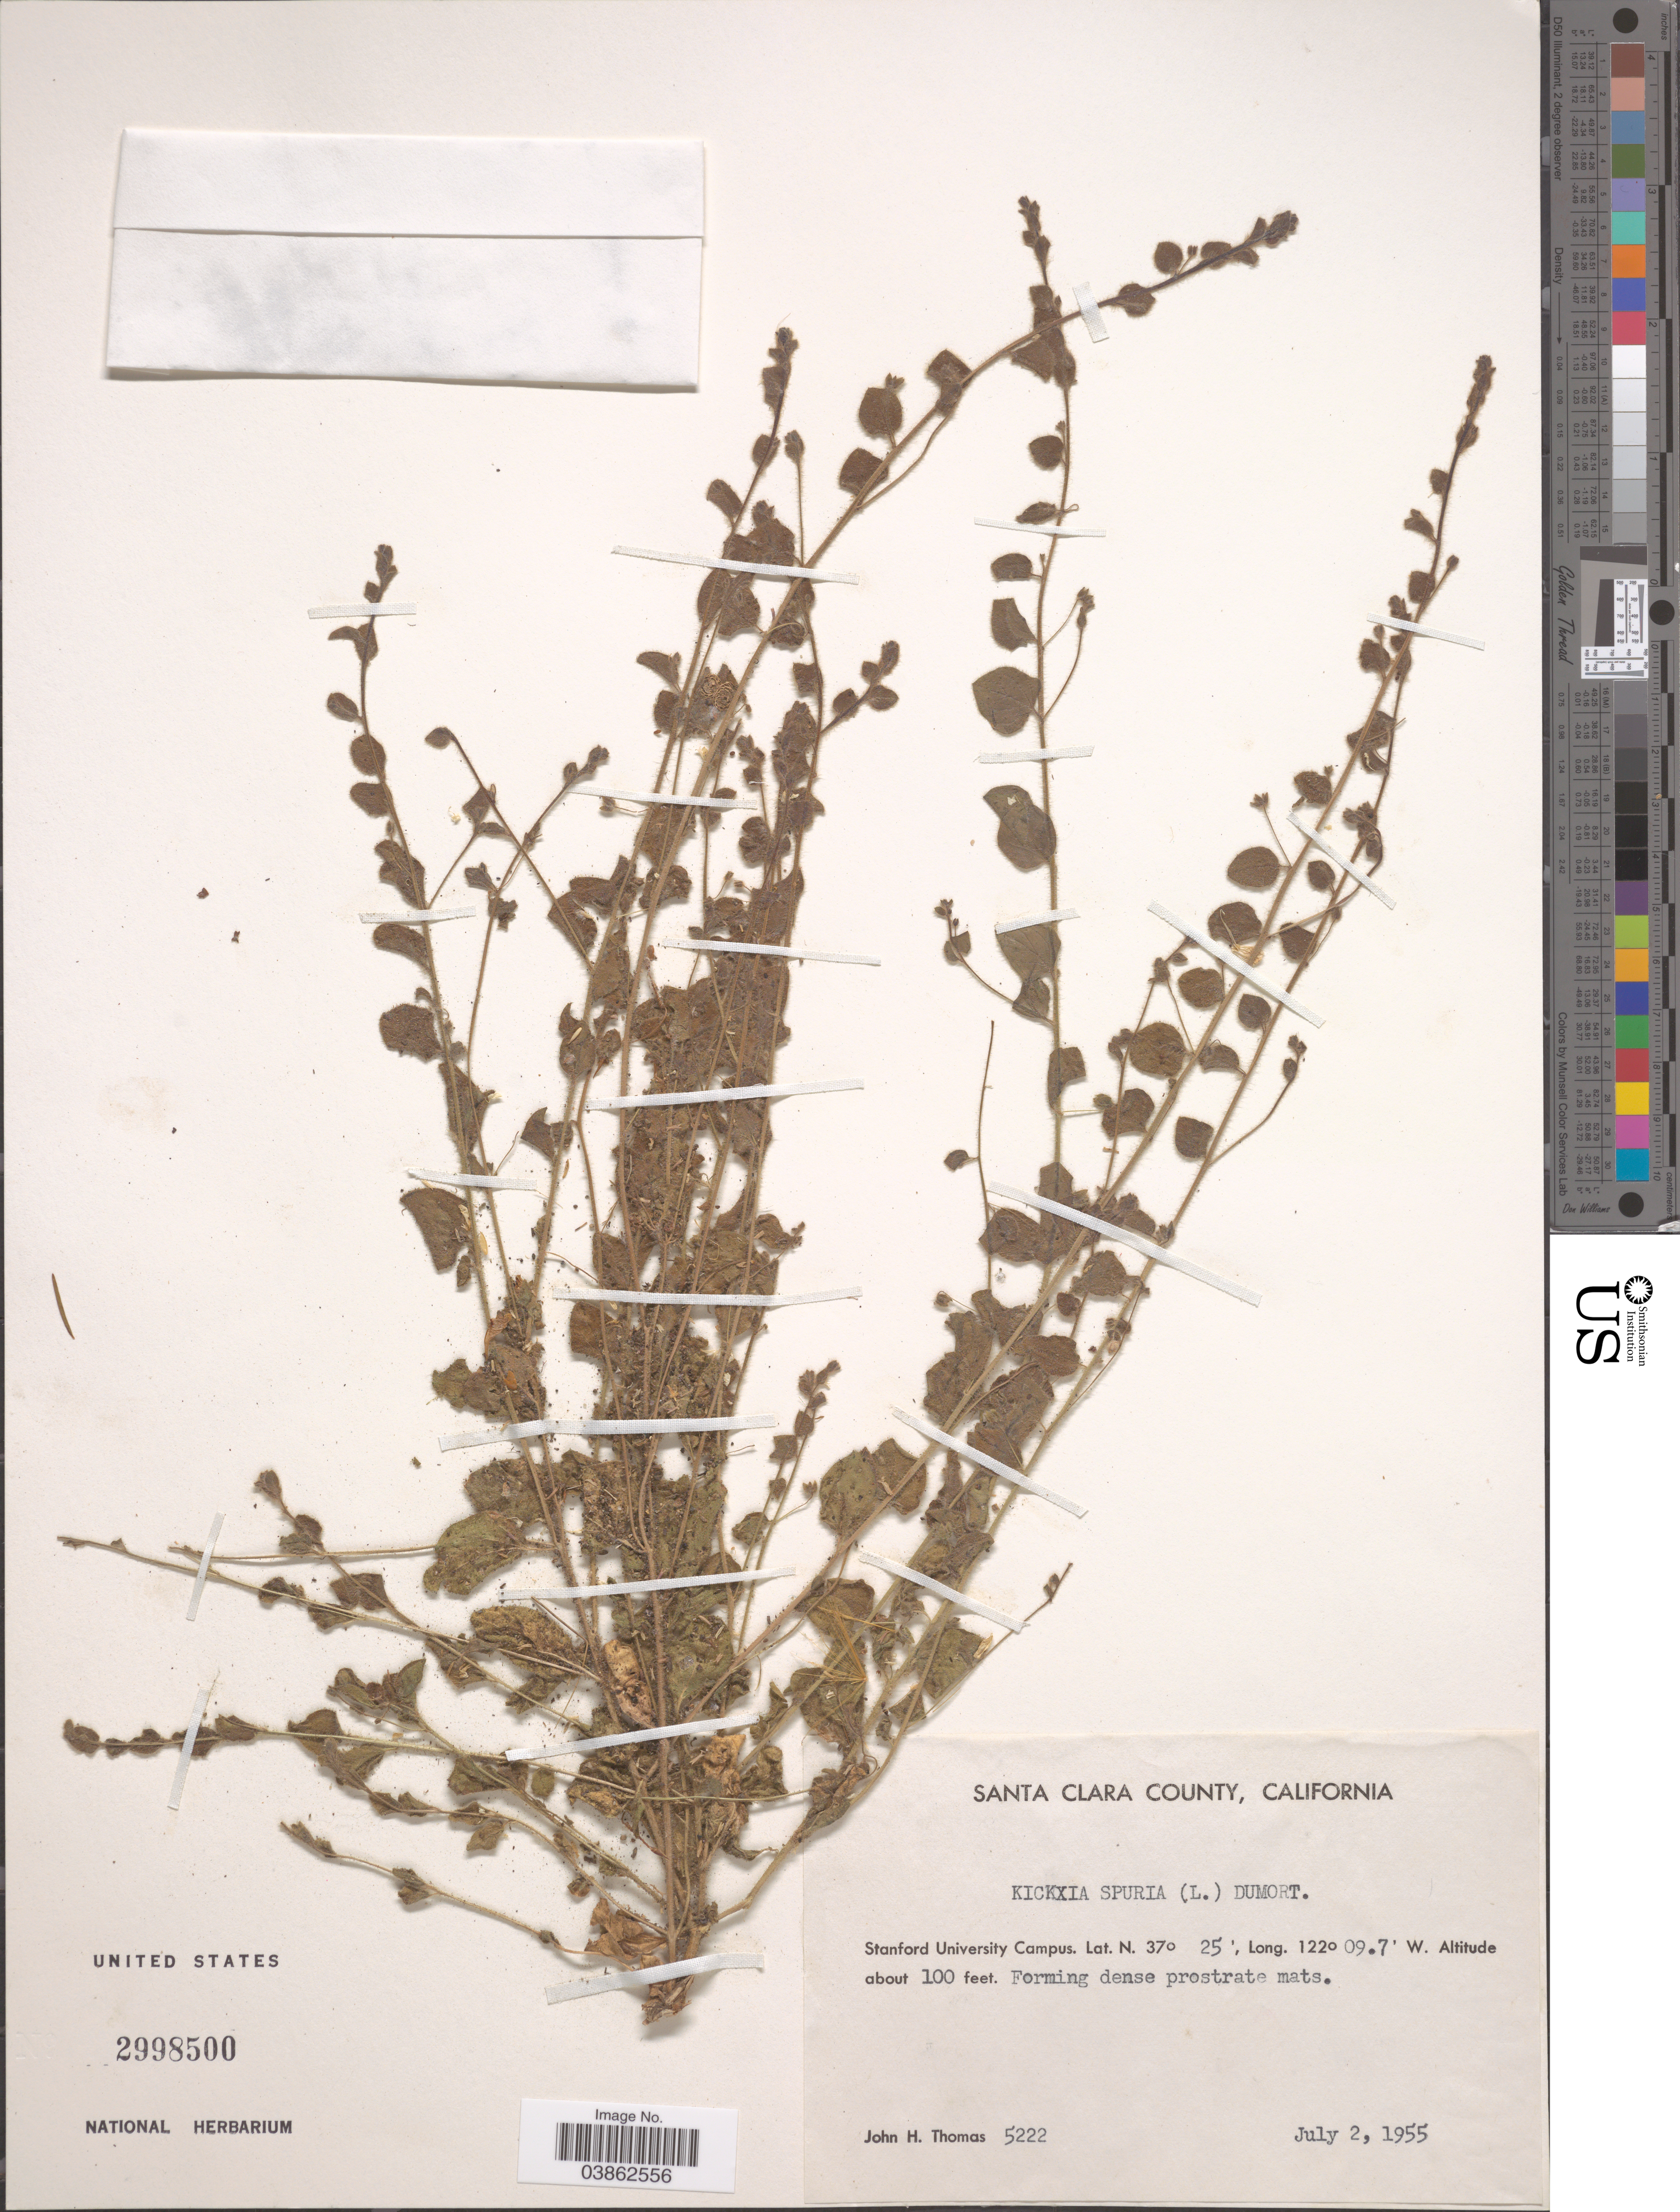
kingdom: Plantae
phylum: Tracheophyta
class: Magnoliopsida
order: Lamiales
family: Plantaginaceae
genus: Kickxia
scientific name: Kickxia spuria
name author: (L.) Dumort.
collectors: J. H. Thomas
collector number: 5222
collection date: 1955-07-02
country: United States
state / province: California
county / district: Santa Clara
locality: Santa Clara County. Stanford University Campus.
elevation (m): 30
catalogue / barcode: US 2998500